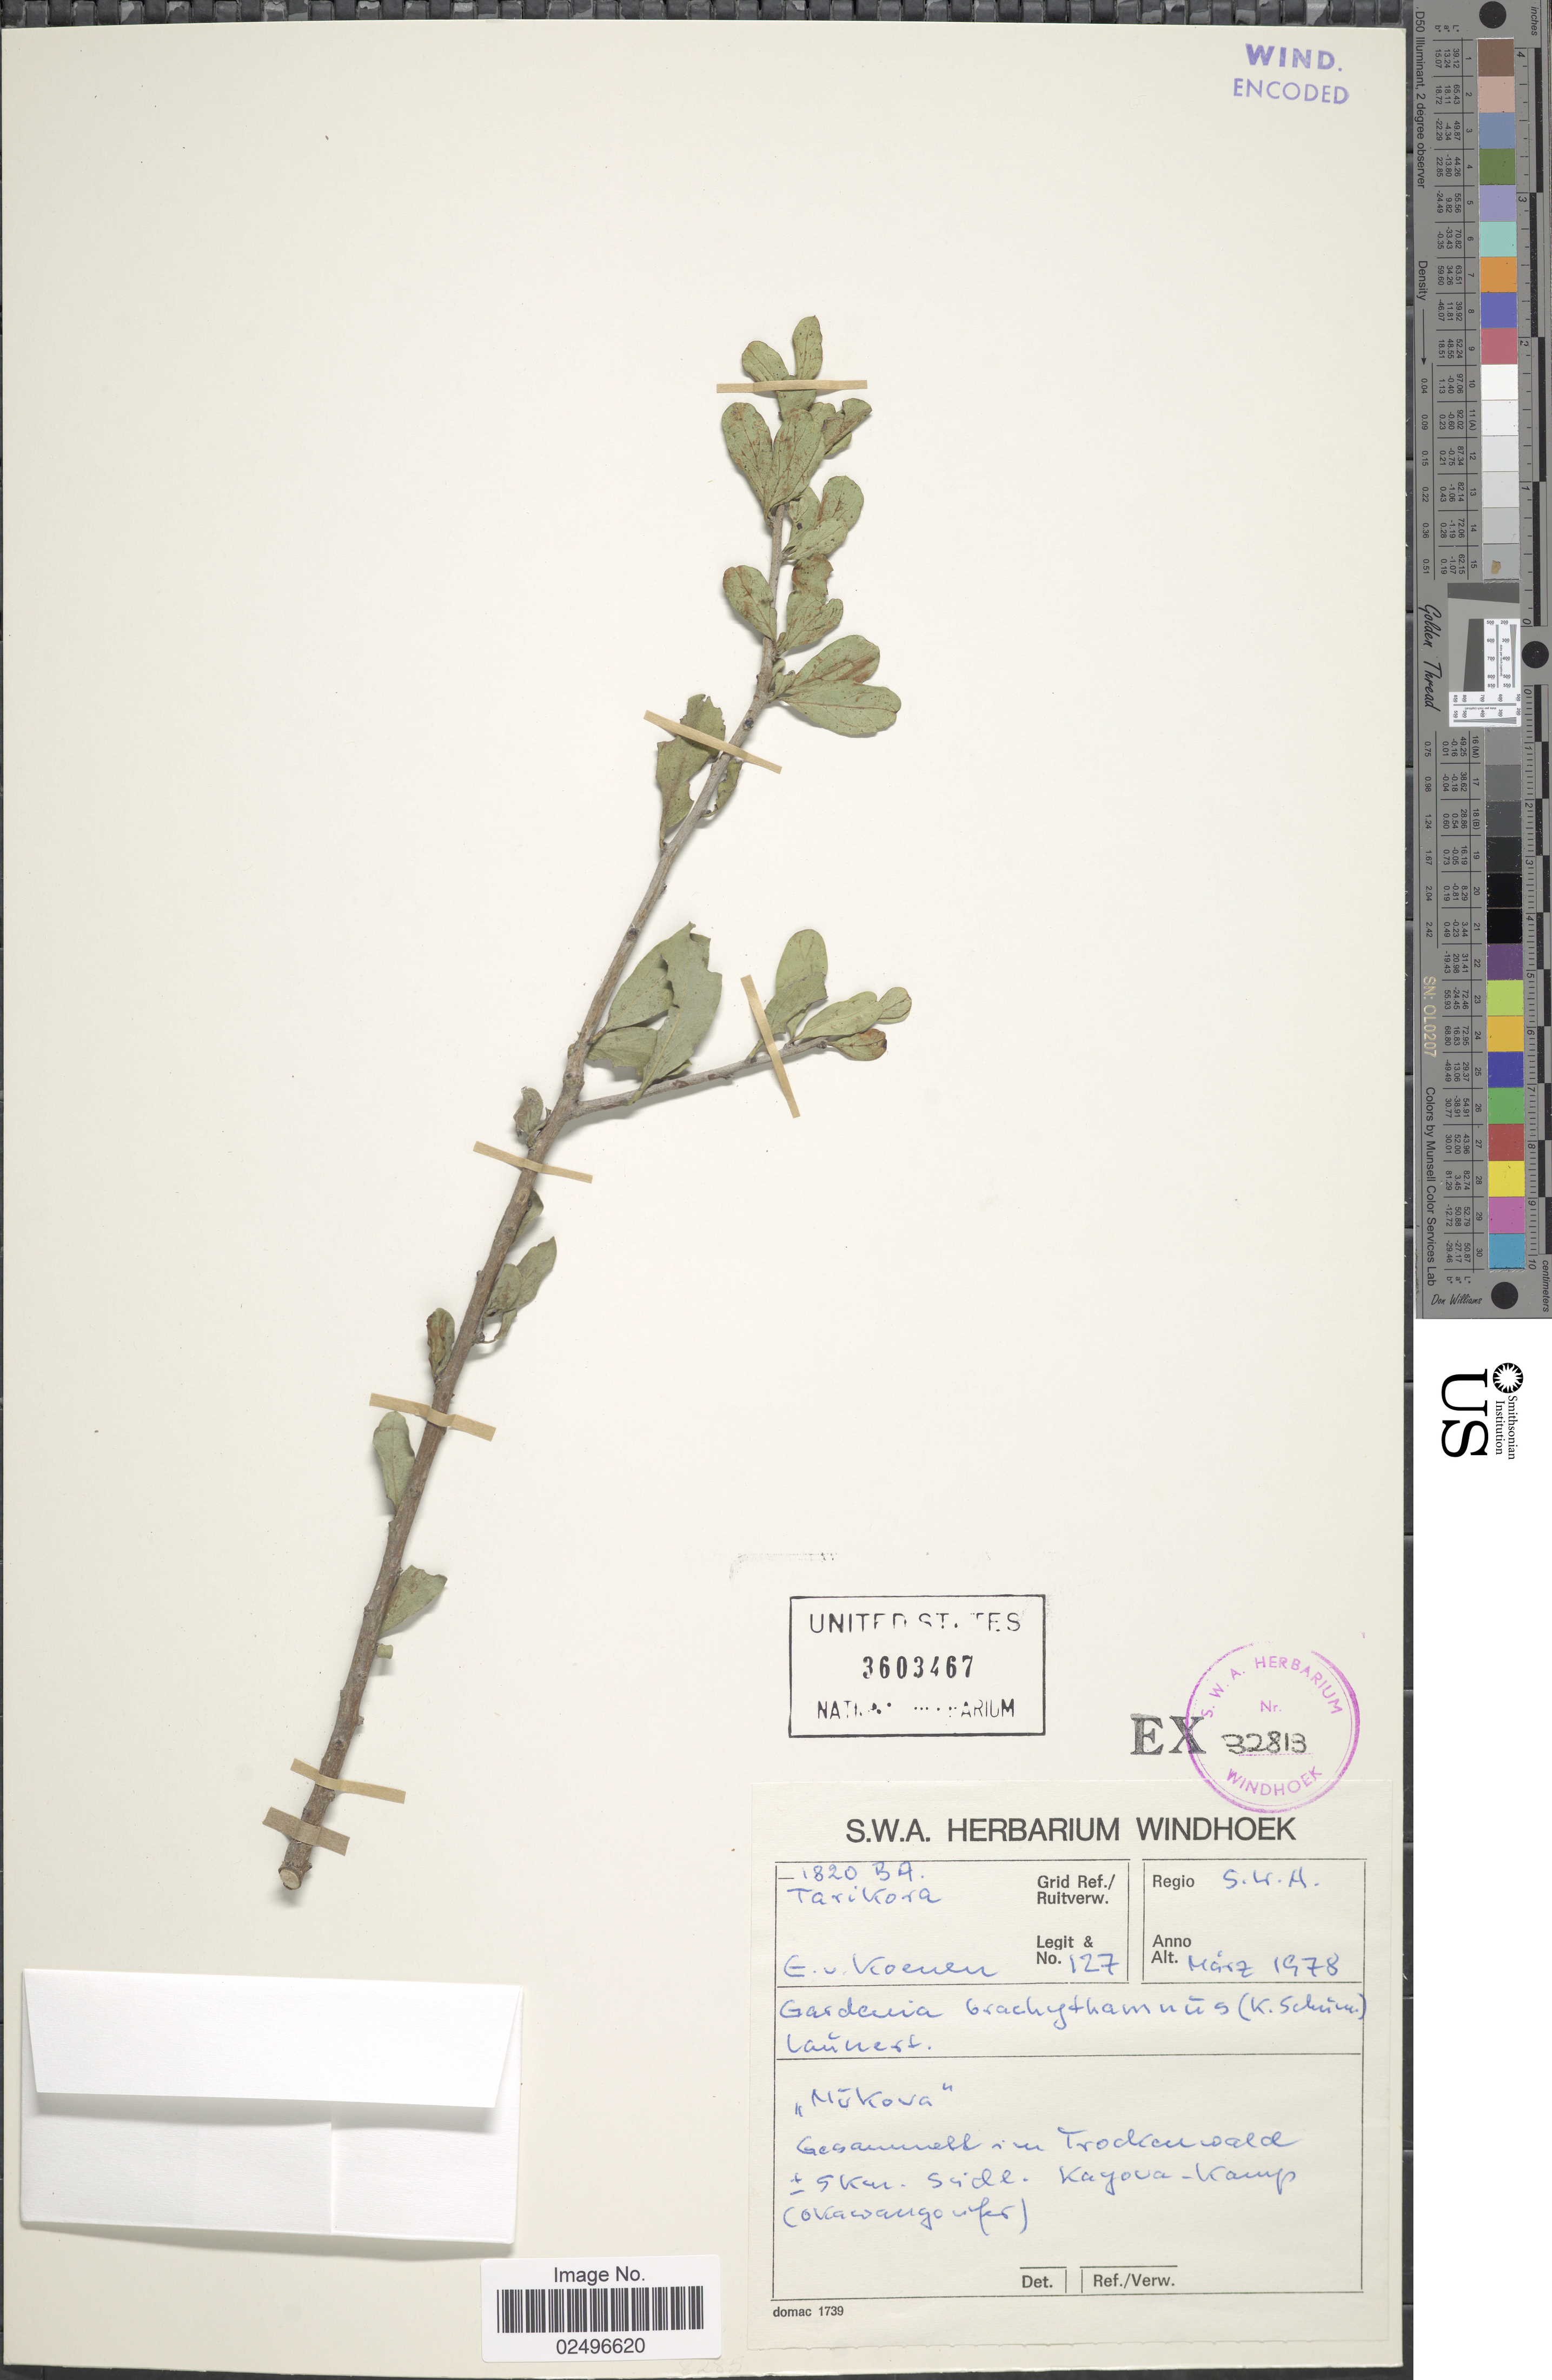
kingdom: Plantae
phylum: Tracheophyta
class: Magnoliopsida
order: Gentianales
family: Rubiaceae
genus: Gardenia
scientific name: Gardenia brachythamnus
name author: Launert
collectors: E. Koenen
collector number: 127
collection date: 1978-03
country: Namibia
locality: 1820 BA Tarikora. Regio S.W.A. Gesammelt in Trockenwald +- 5 km sudl. Kayova Kamp (Okawango ufer).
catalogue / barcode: US 3603467